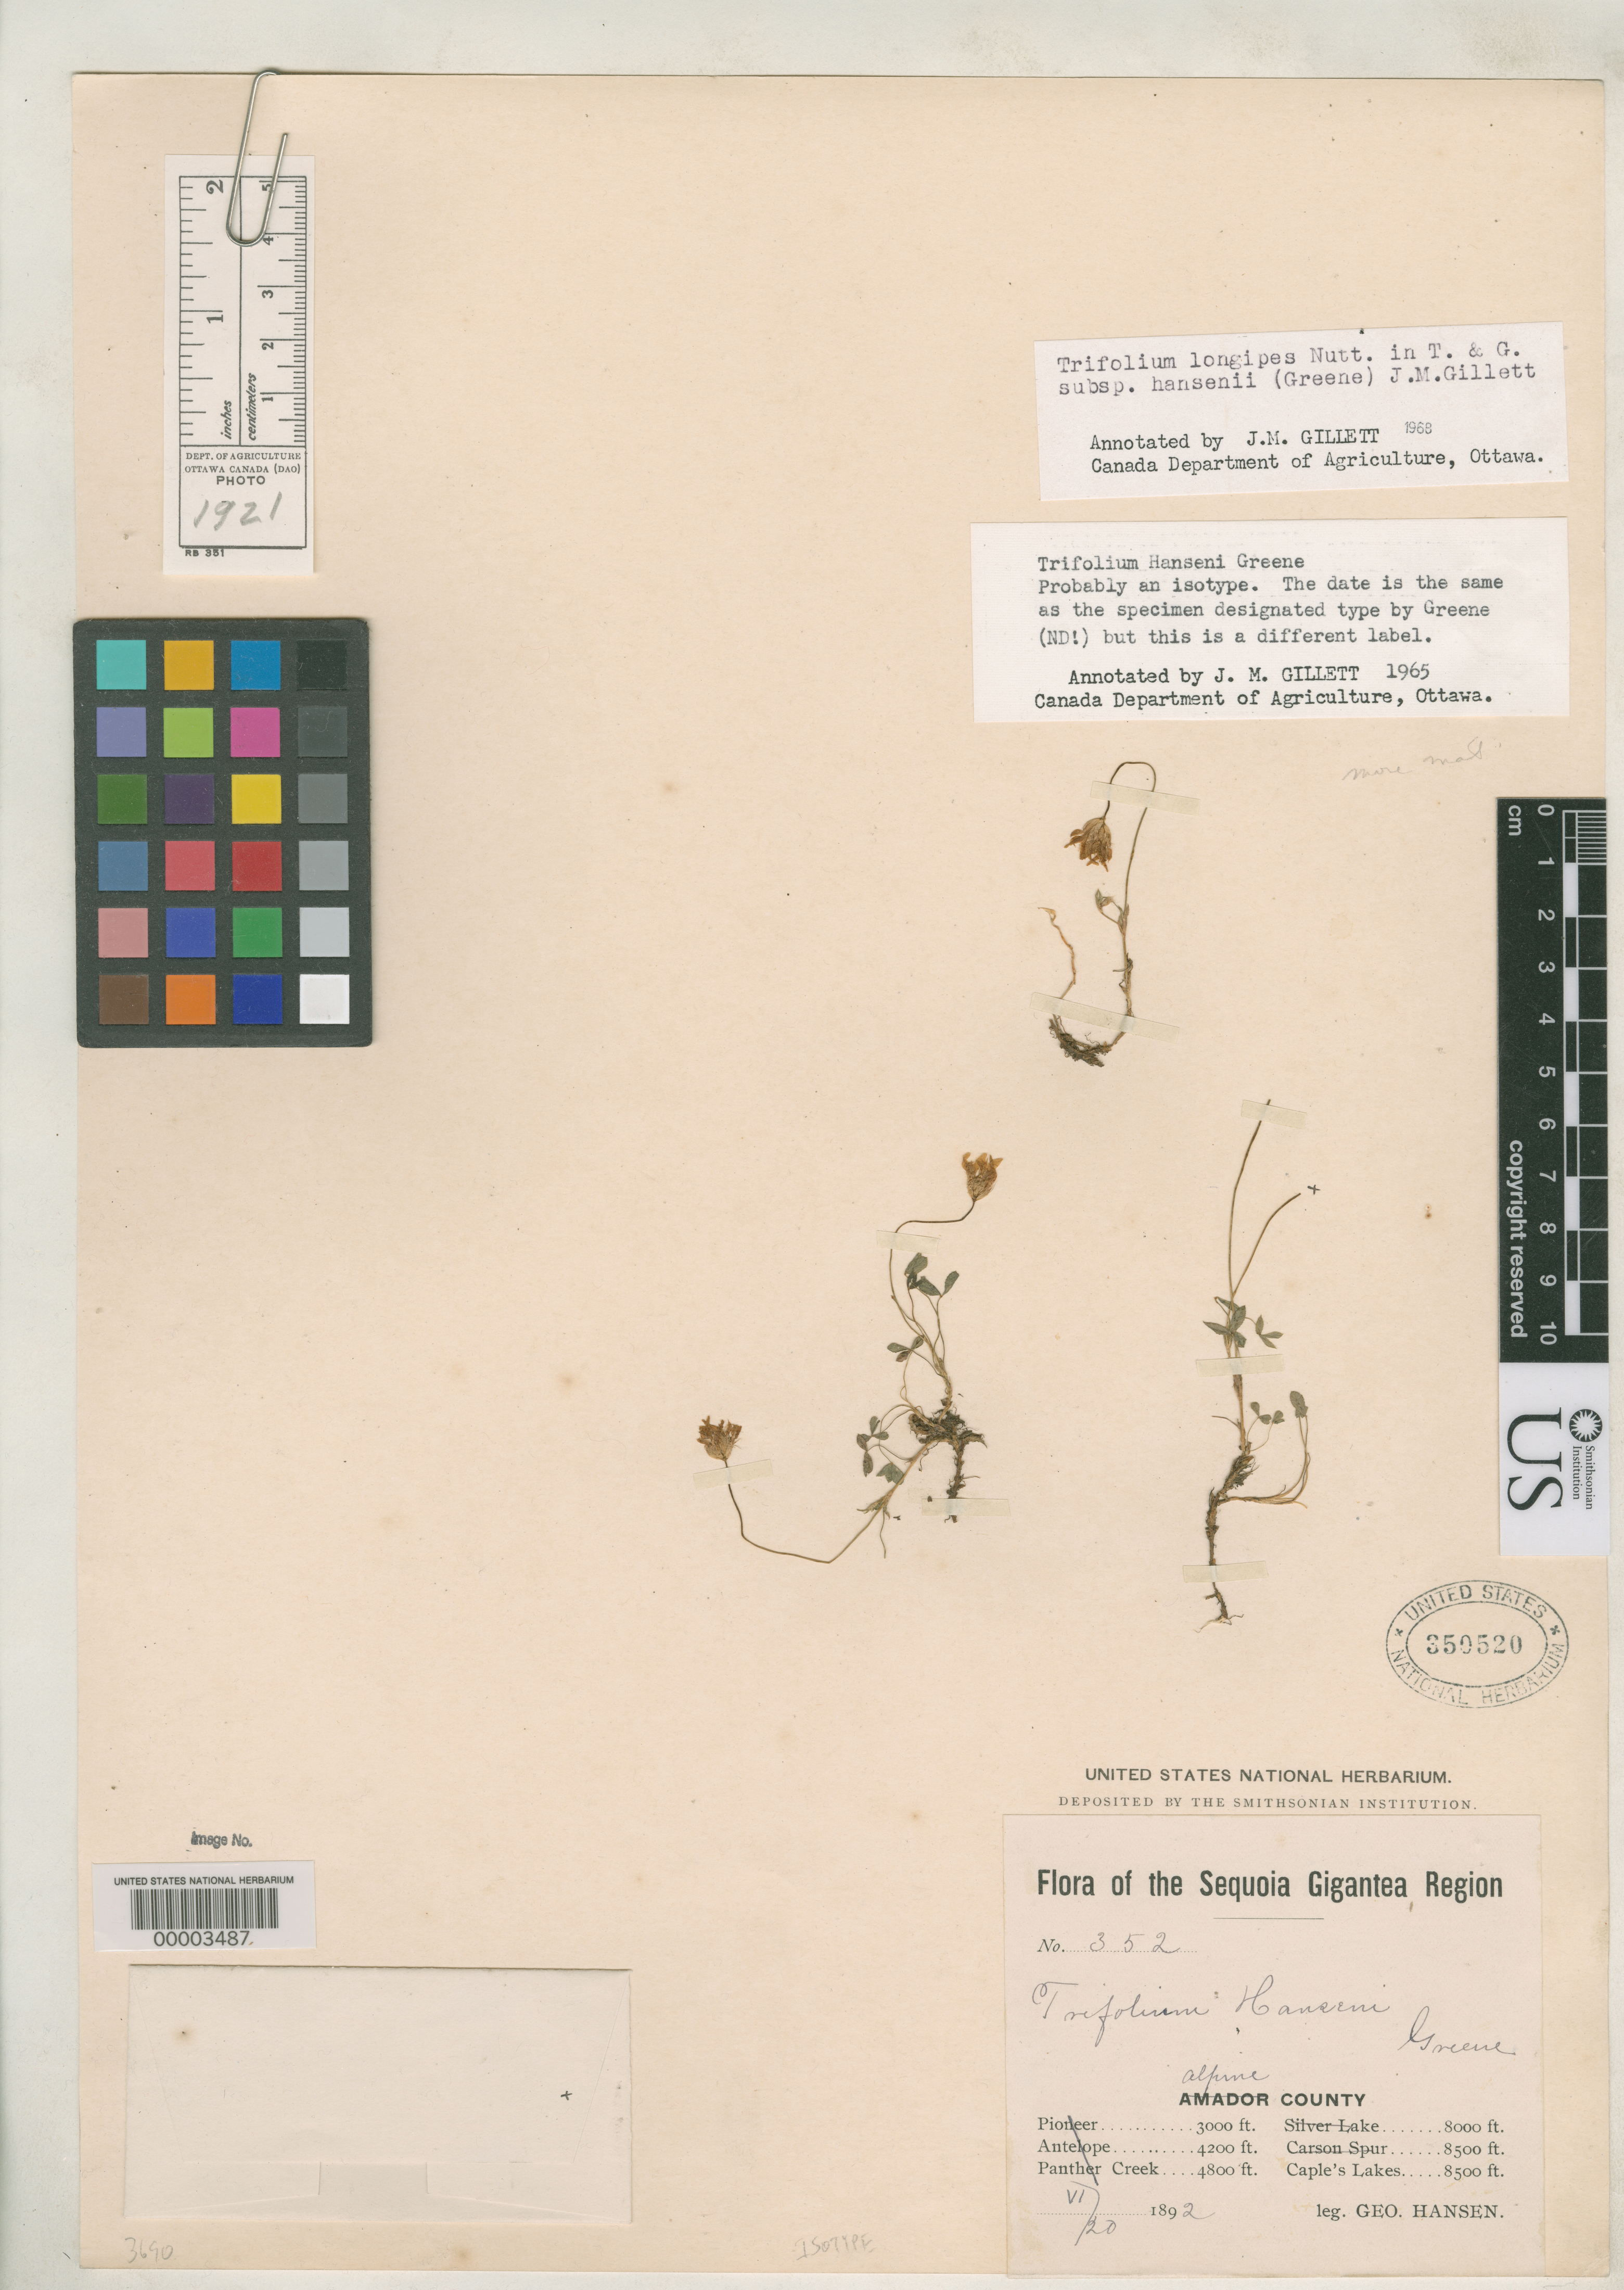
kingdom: Plantae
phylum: Tracheophyta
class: Magnoliopsida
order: Fabales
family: Fabaceae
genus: Trifolium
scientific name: Trifolium hanseni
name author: Greene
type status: Isotype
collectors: G. Hansen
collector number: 352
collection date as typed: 20 Jun 1892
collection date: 1892-06-20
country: United States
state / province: California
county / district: Alpine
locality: High Sierra.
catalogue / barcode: US 350520